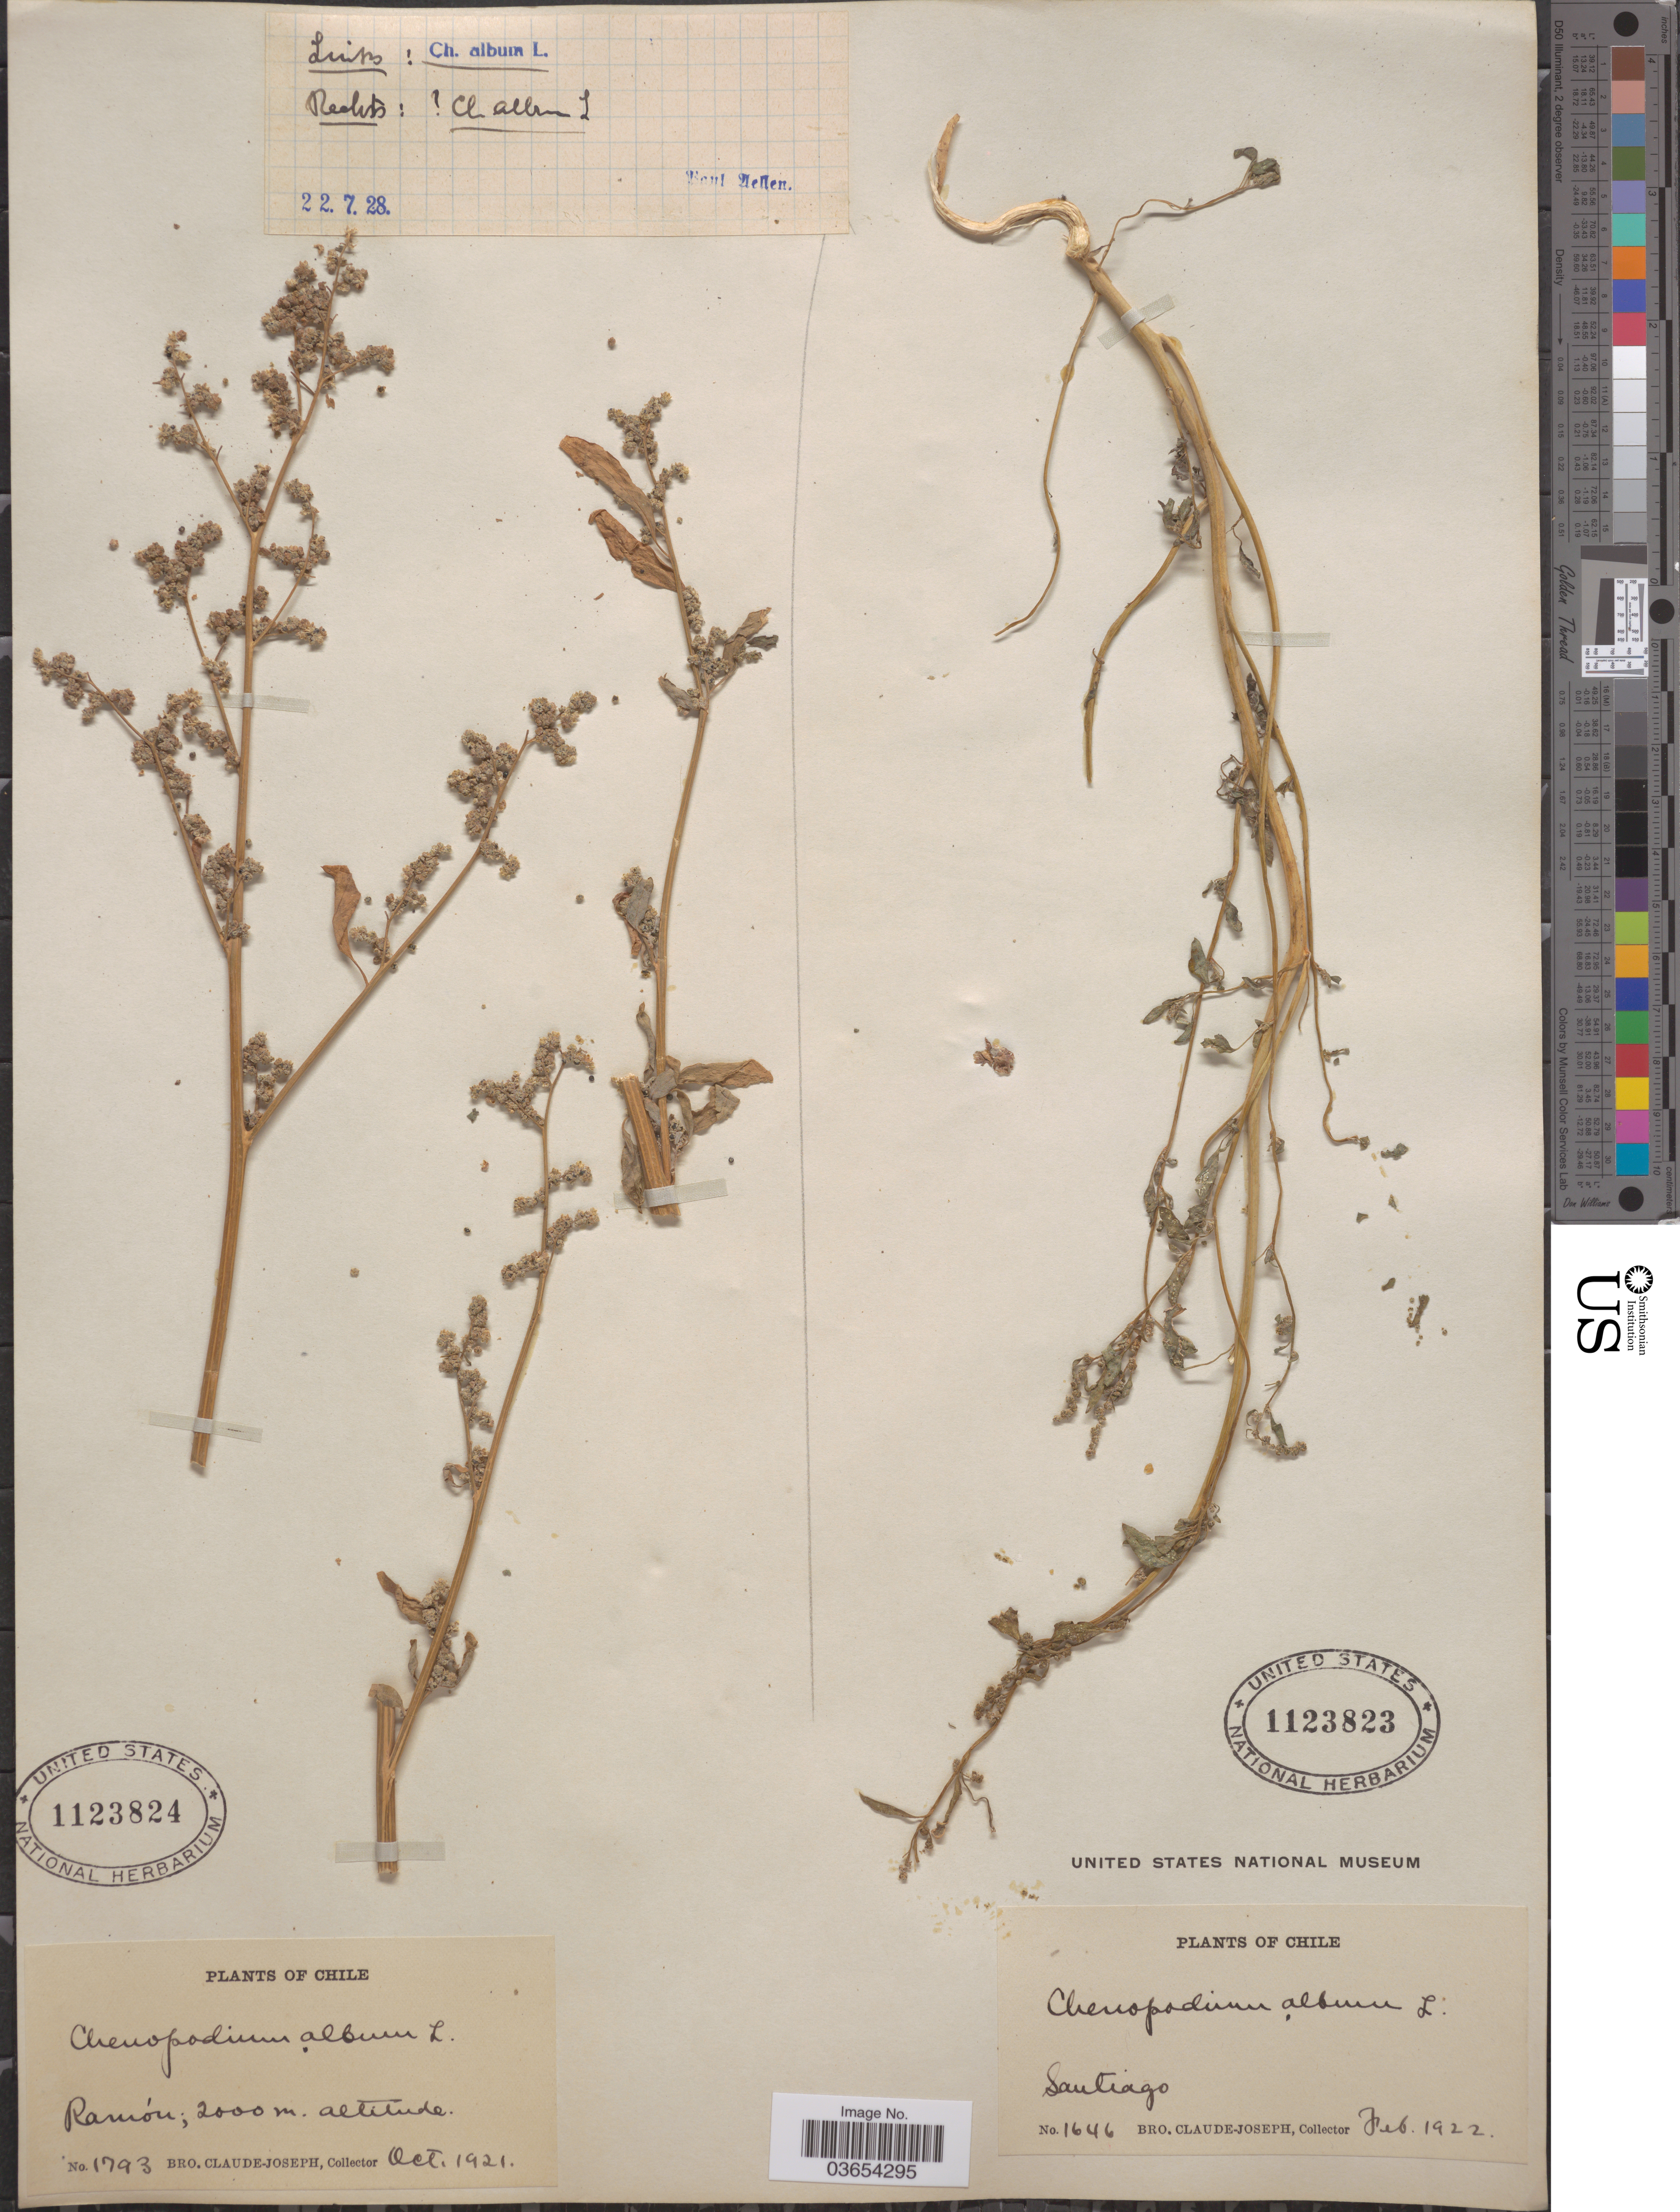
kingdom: Plantae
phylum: Tracheophyta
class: Magnoliopsida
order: Caryophyllales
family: Amaranthaceae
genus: Chenopodium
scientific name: Chenopodium album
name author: L.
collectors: Bro. Claude-Joseph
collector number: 1646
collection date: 1922-02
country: Chile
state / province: Región Metropolitana (RM)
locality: Santiago.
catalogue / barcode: US 1123823-2